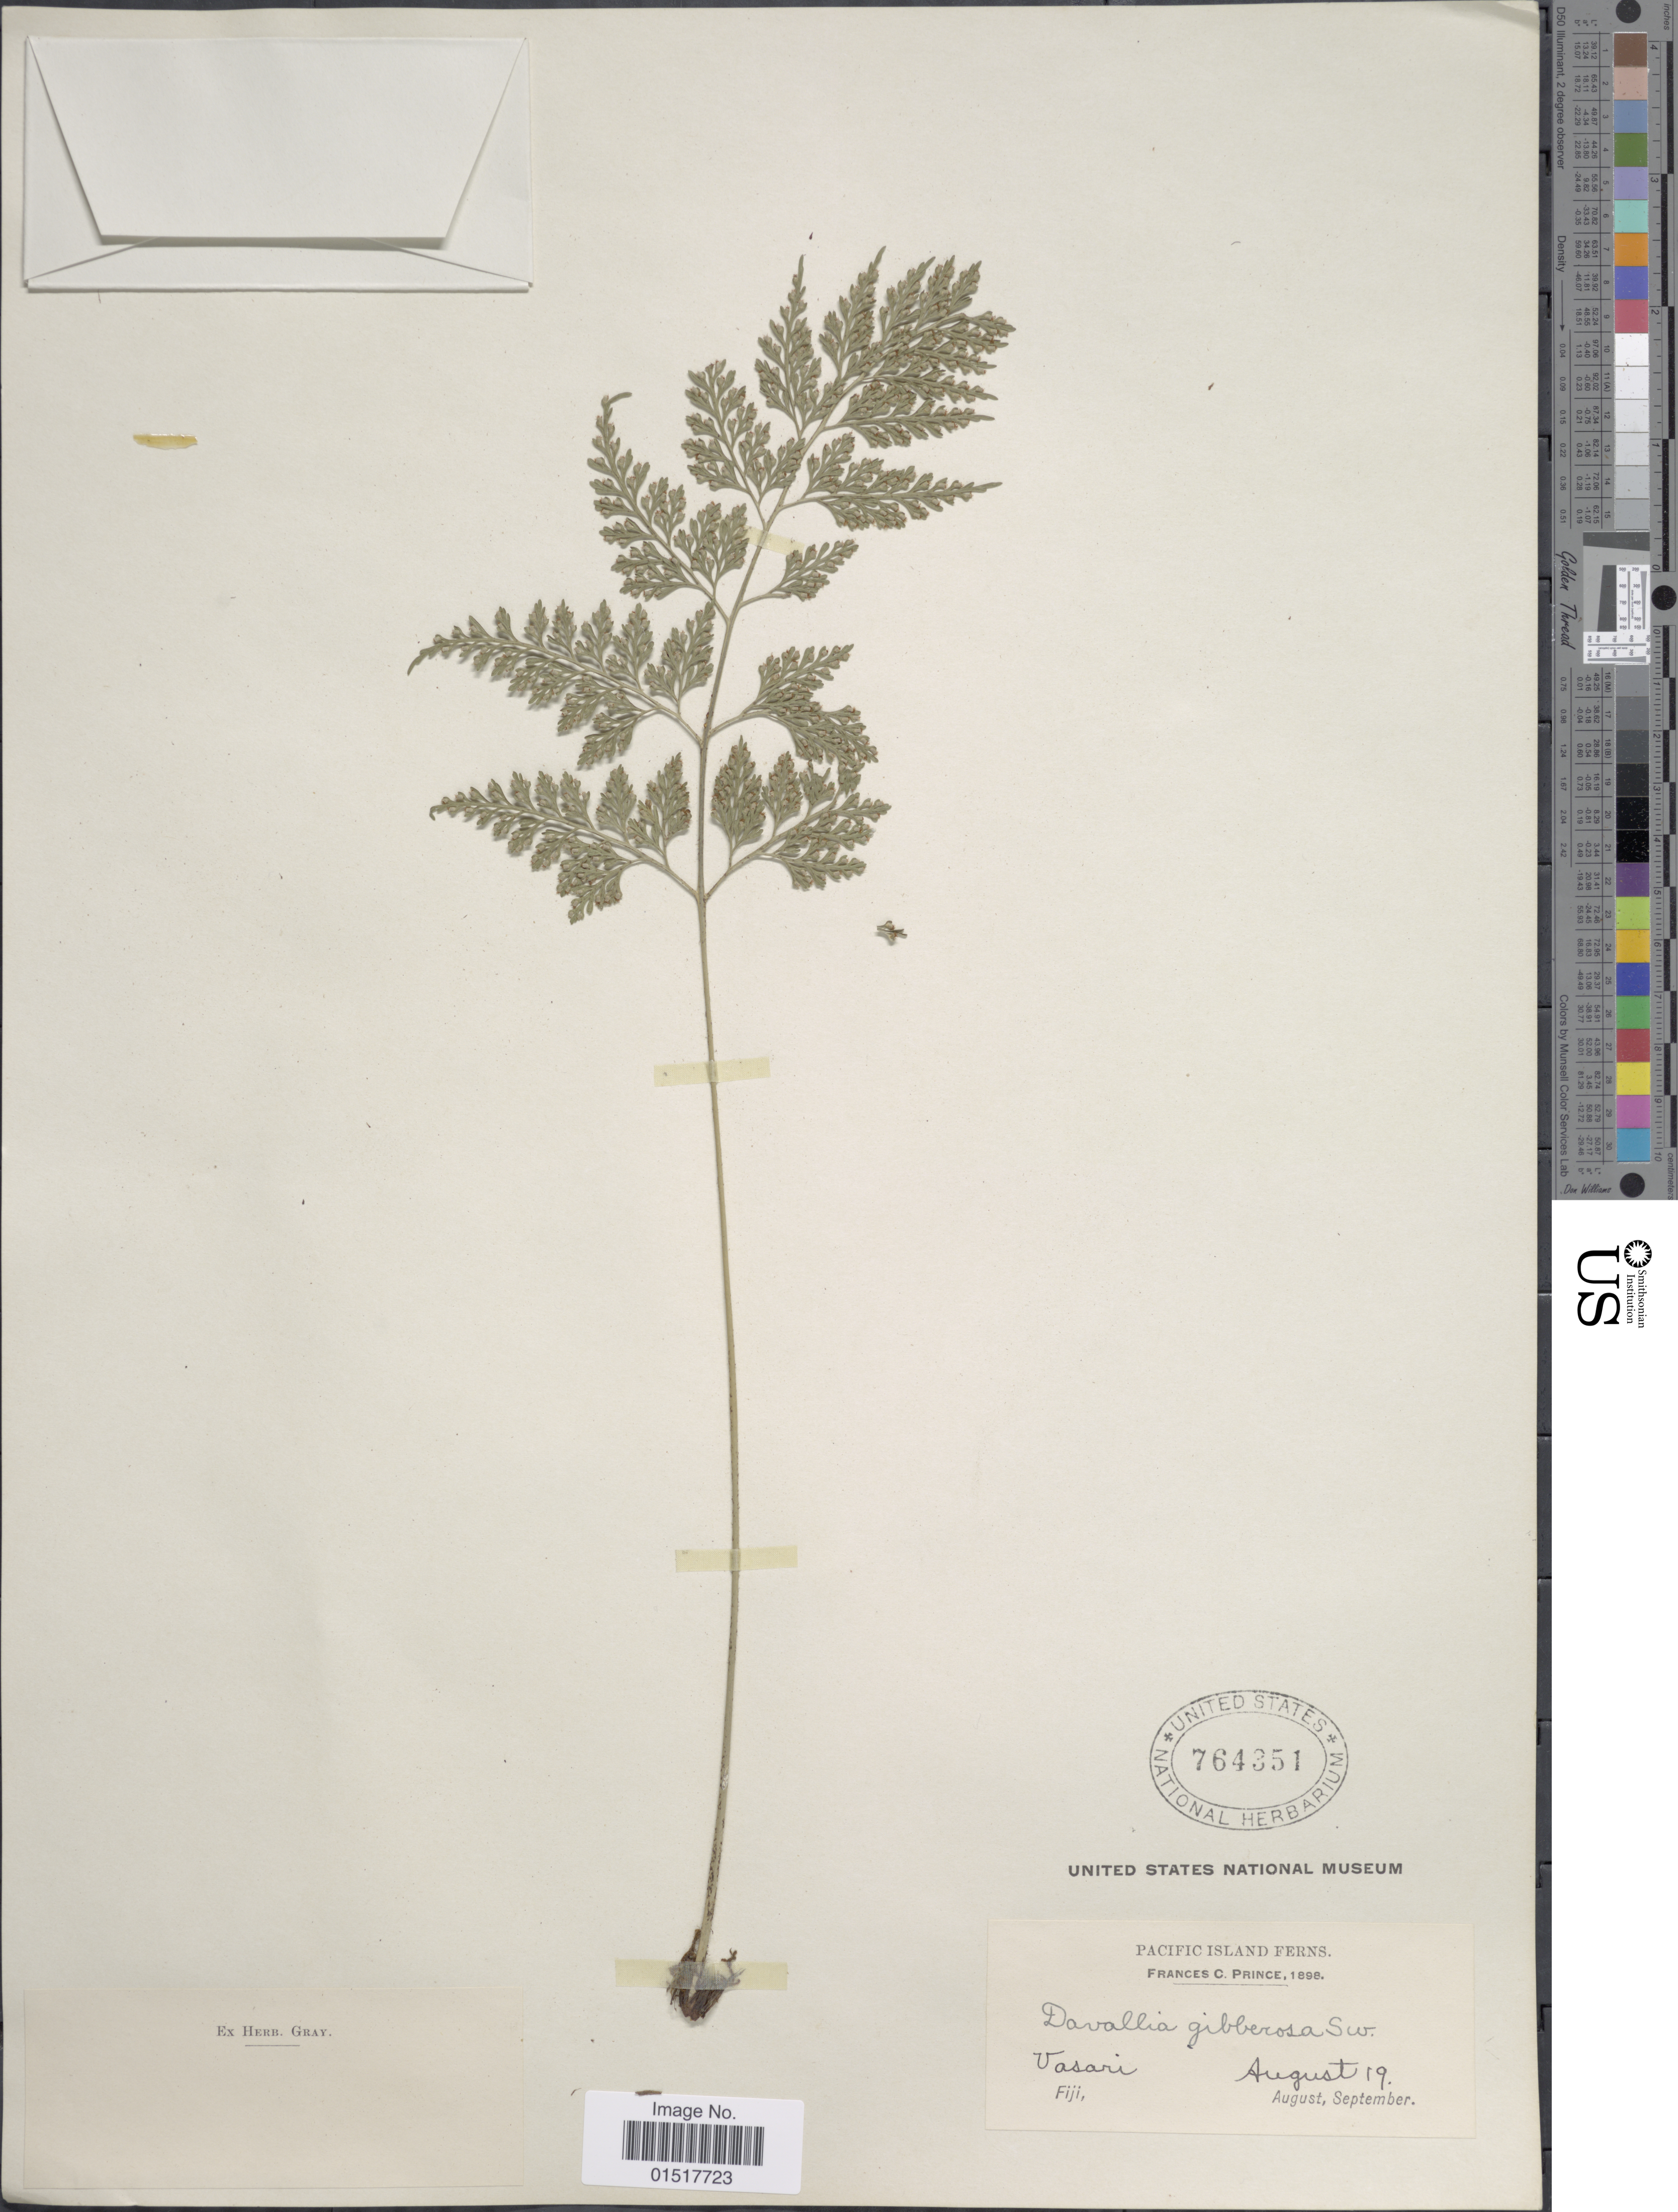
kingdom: Plantae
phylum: Tracheophyta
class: Polypodiopsida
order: Polypodiales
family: Aspleniaceae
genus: Asplenium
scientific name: Asplenium gibberosum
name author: (G. Forst.) Mett.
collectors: F. Prince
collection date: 1898-08-19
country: Fiji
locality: Pacific Island Ferns. Vasari.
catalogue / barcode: US 764351